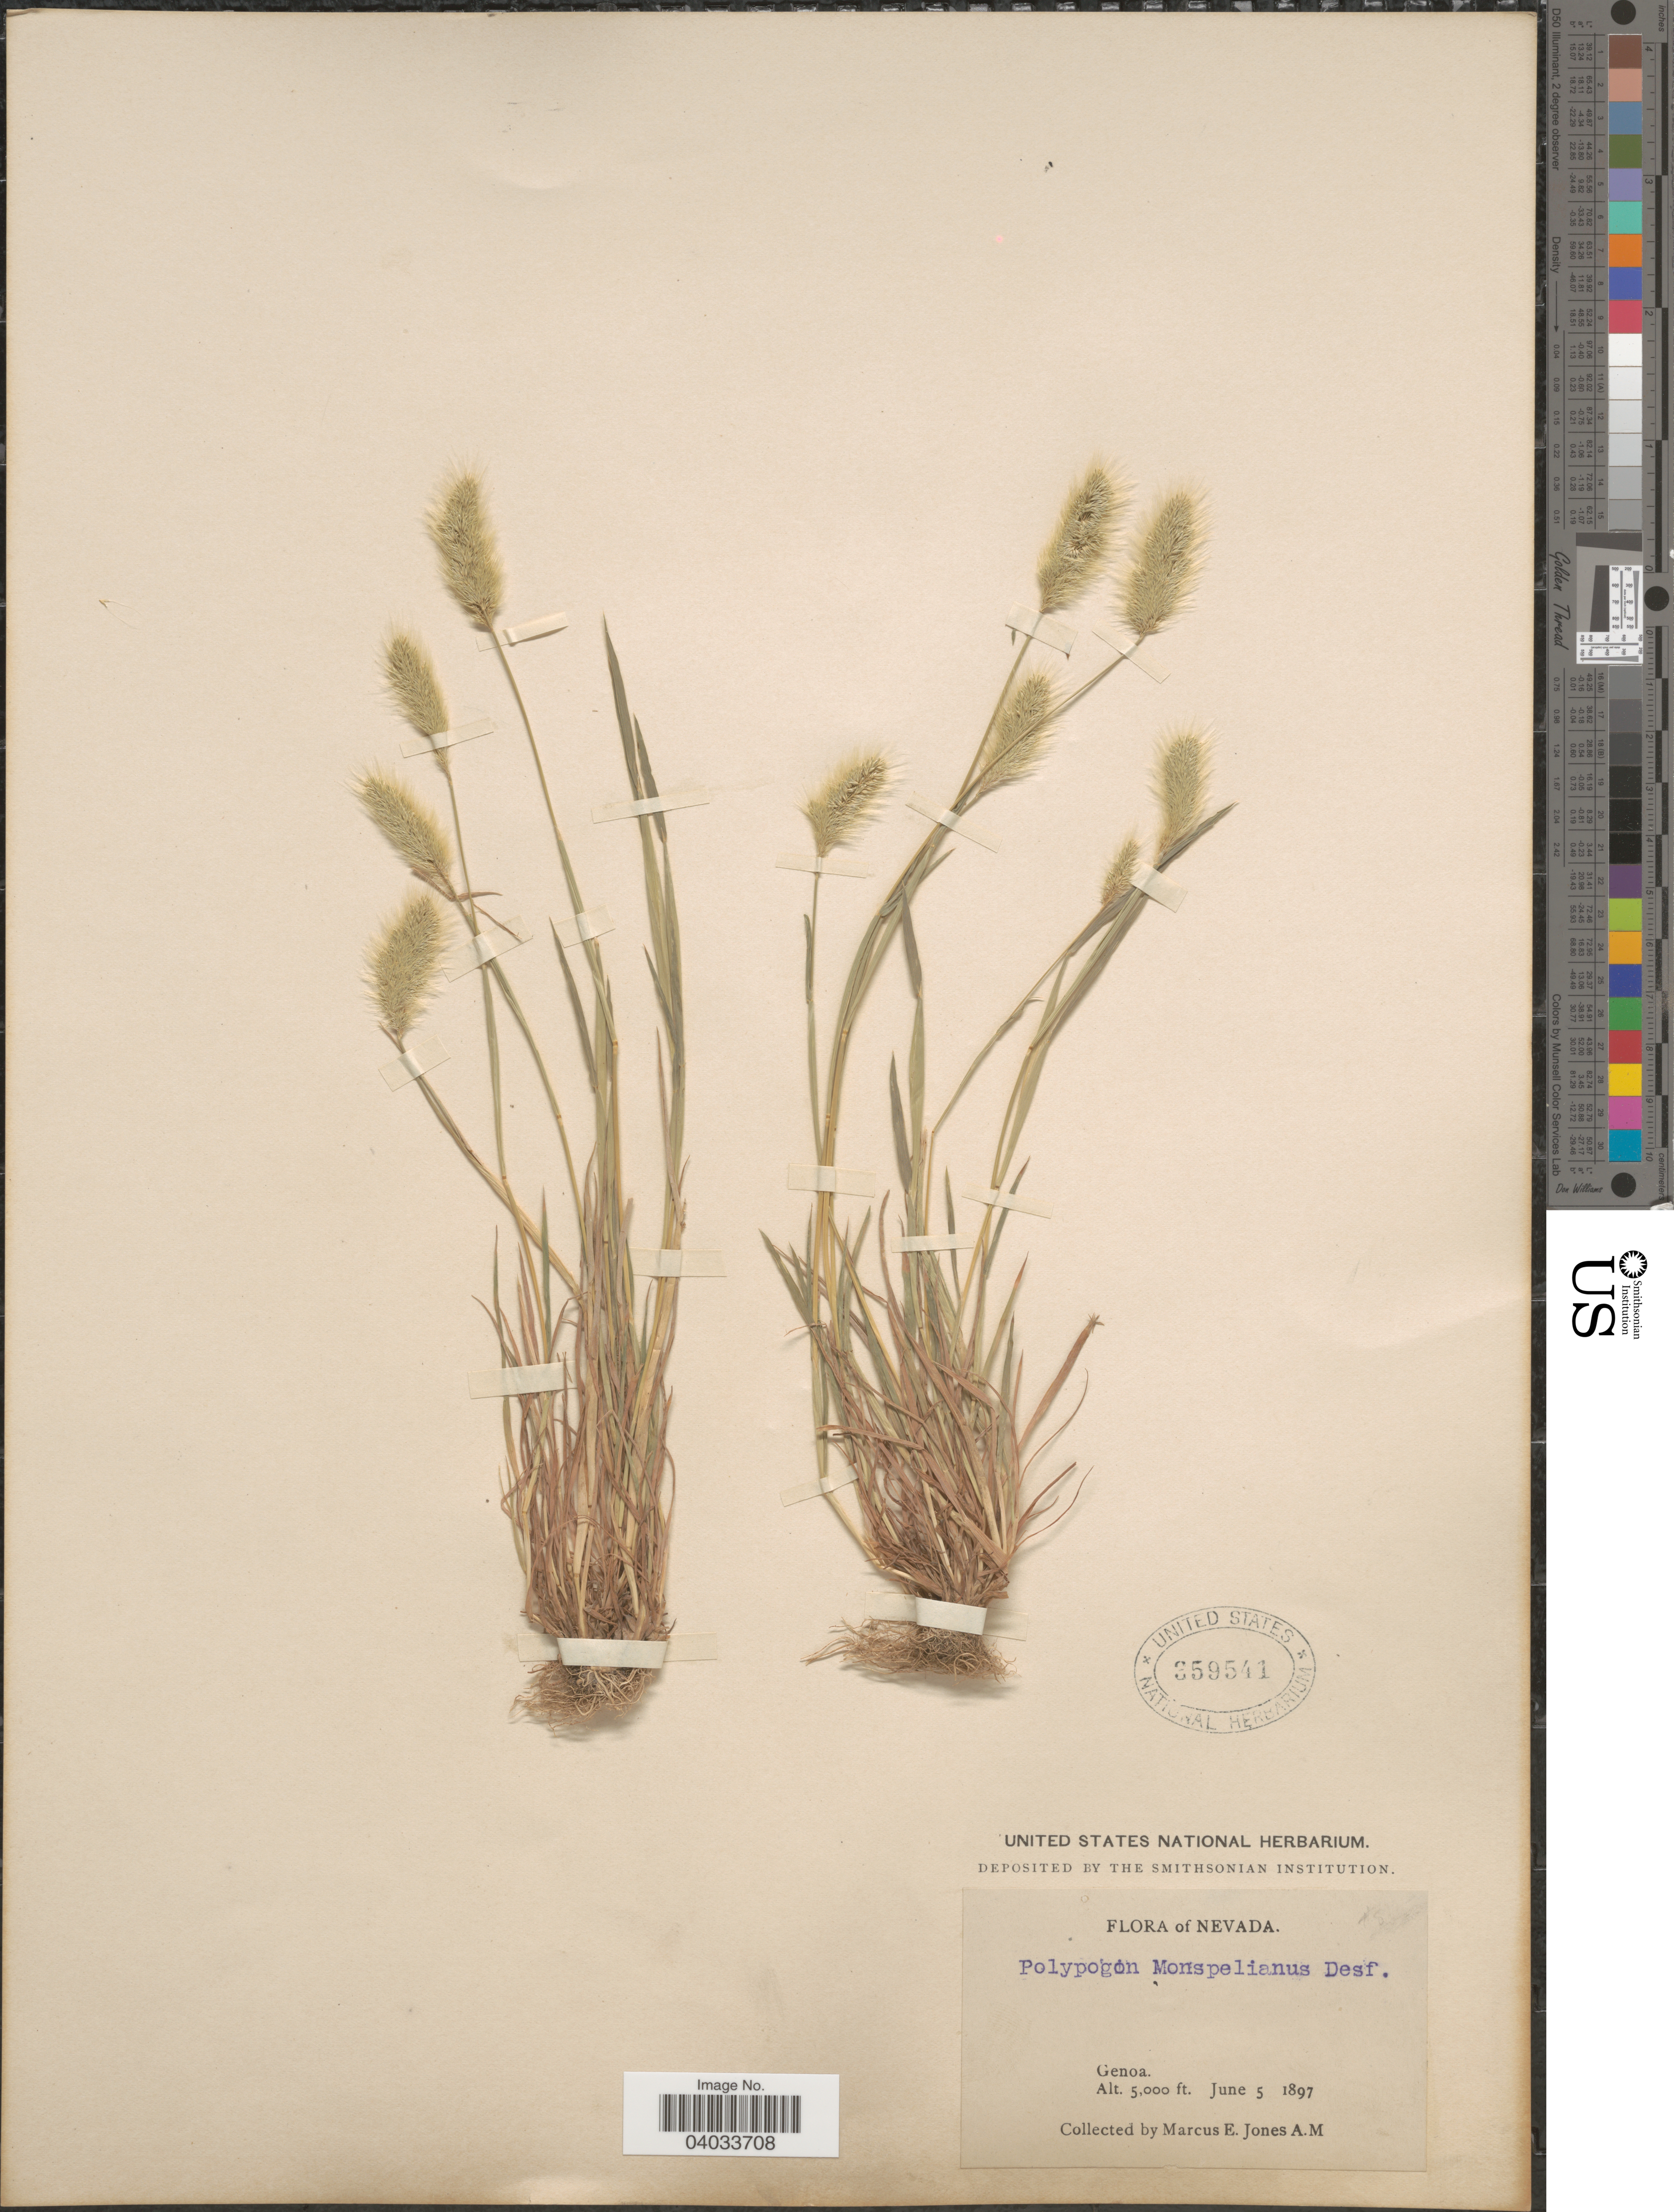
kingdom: Plantae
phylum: Tracheophyta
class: Liliopsida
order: Poales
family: Poaceae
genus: Polypogon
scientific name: Polypogon monspeliensis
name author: (L.) Desf.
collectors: M. E. Jones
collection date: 1897-06-05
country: United States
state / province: Nevada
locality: Genoa.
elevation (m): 1524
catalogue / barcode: US 359541